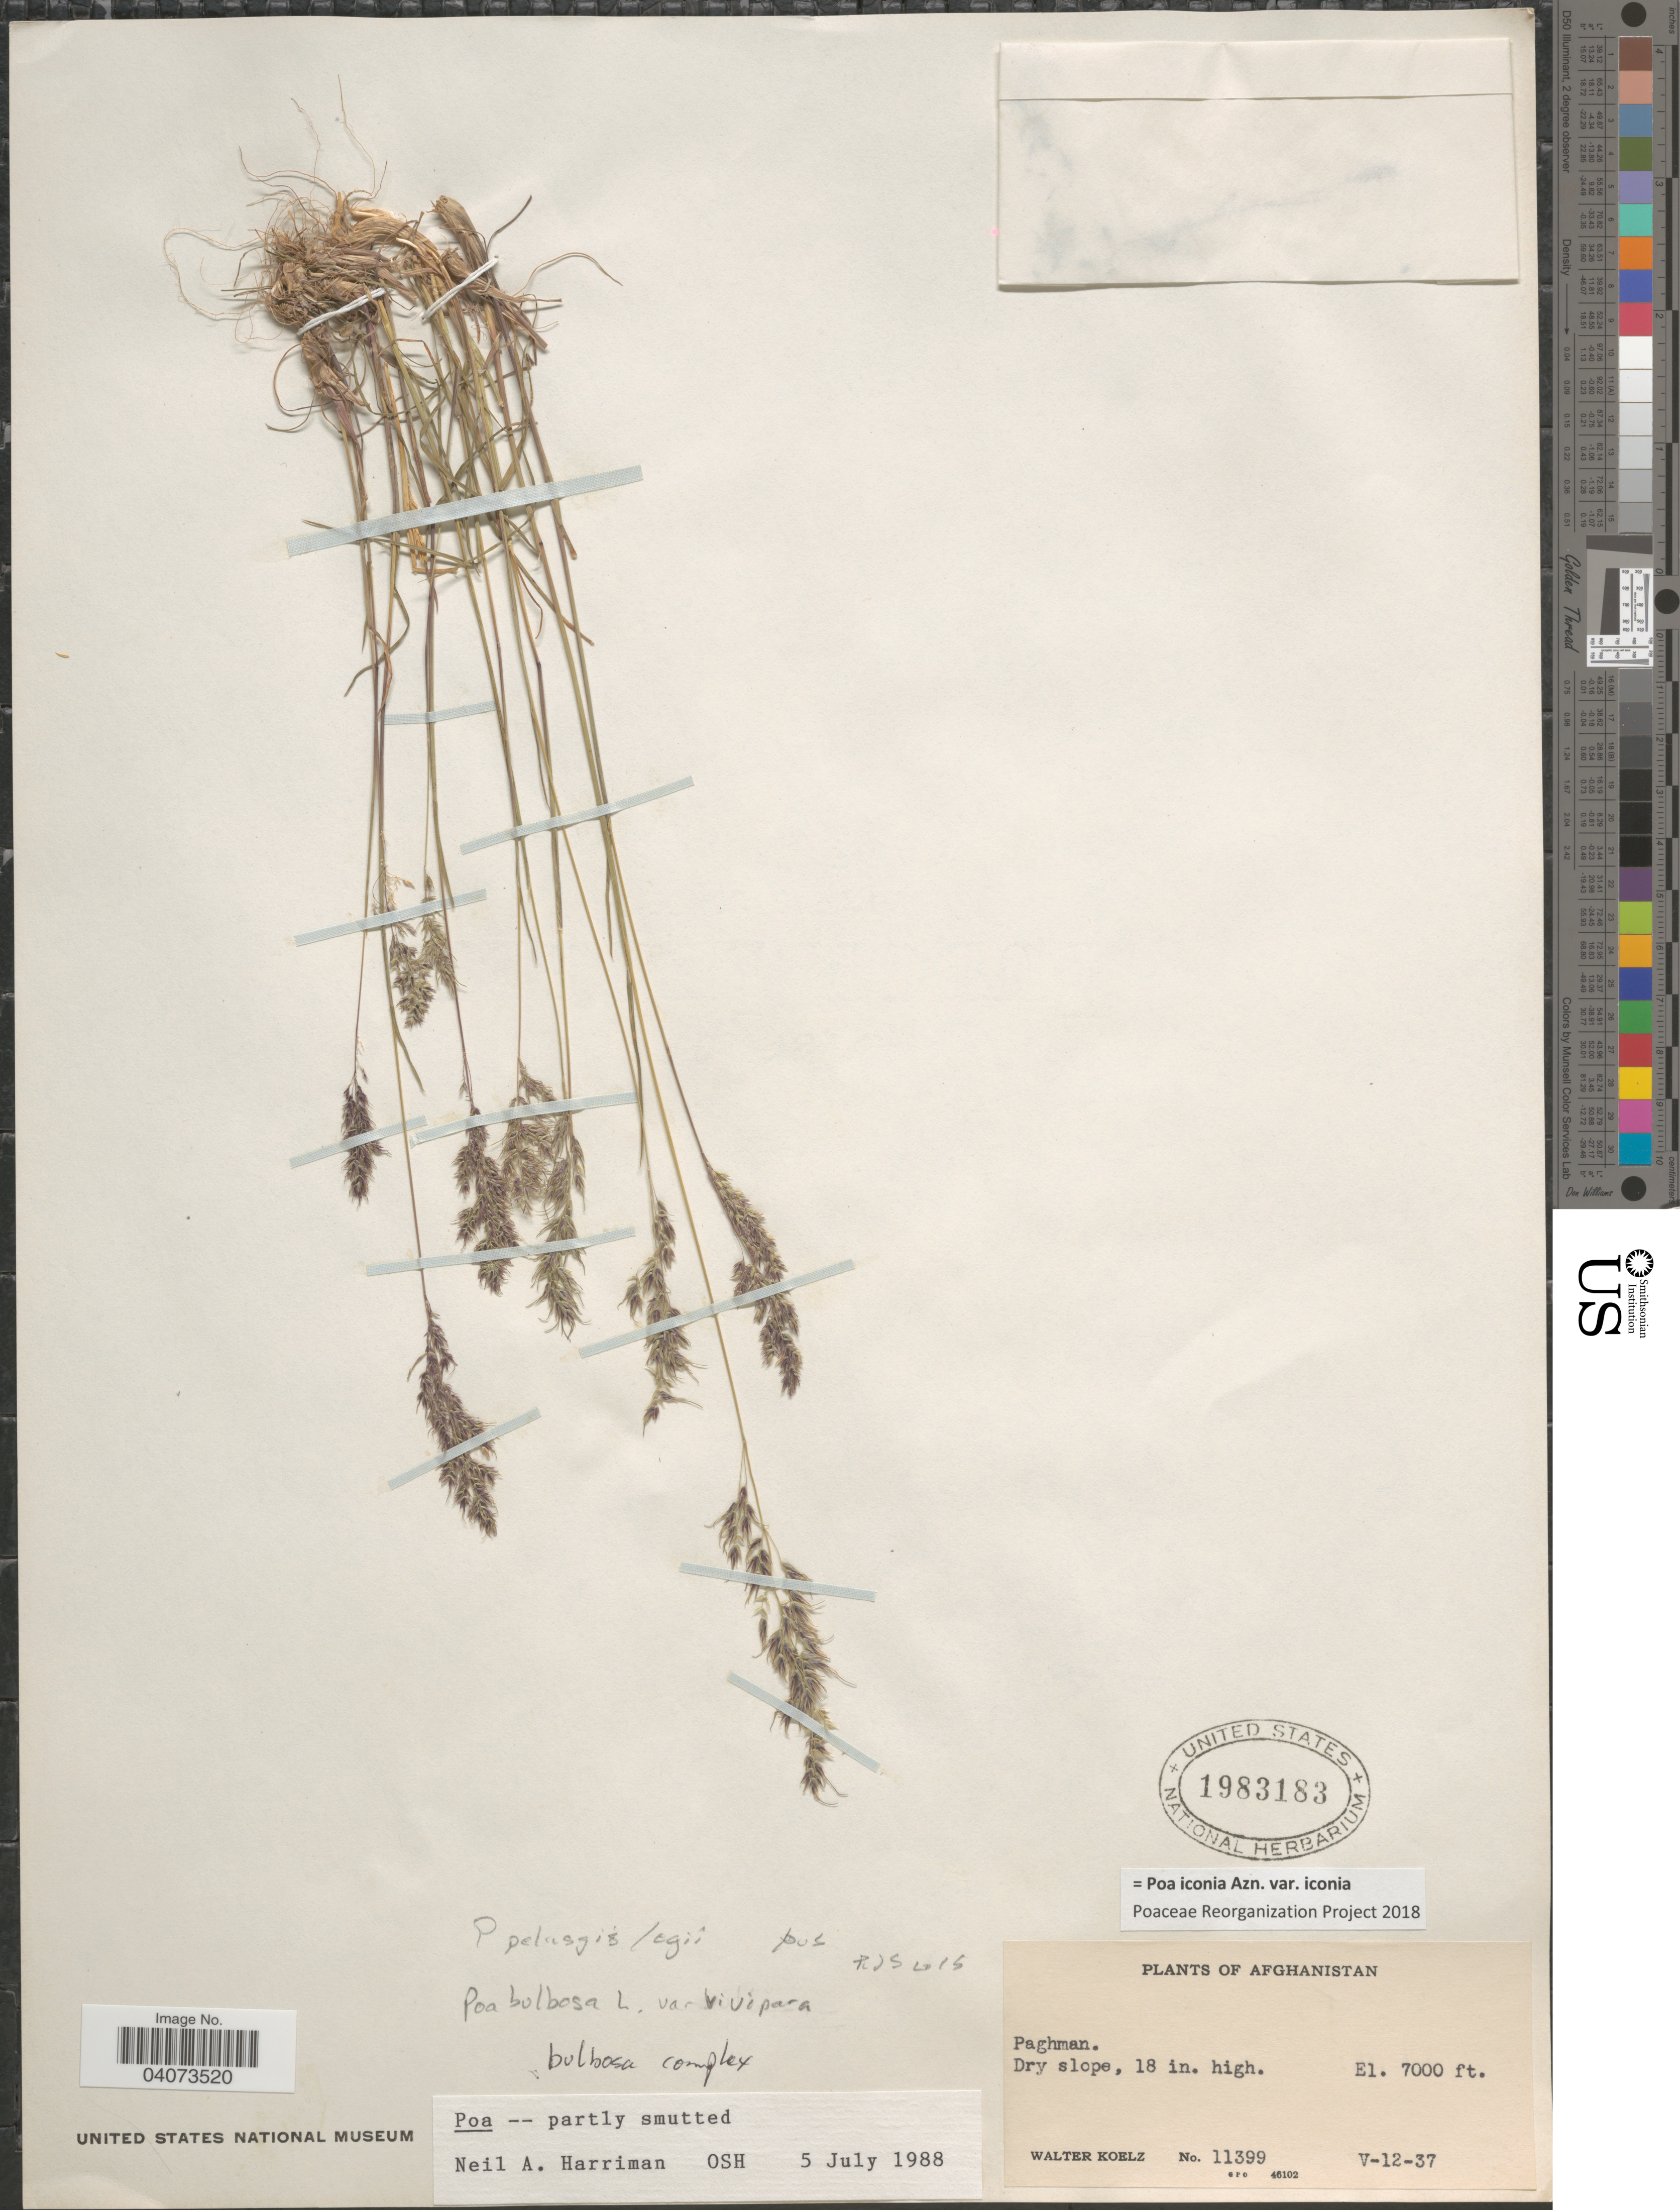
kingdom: Plantae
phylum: Tracheophyta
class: Liliopsida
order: Poales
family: Poaceae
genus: Poa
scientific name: Poa iconia var. iconia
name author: Azn.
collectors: W. N. Koelz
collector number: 11399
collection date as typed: Transcribed d/m/y: 12/5/37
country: Afghanistan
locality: Paghman.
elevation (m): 2134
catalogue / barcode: US 1983183